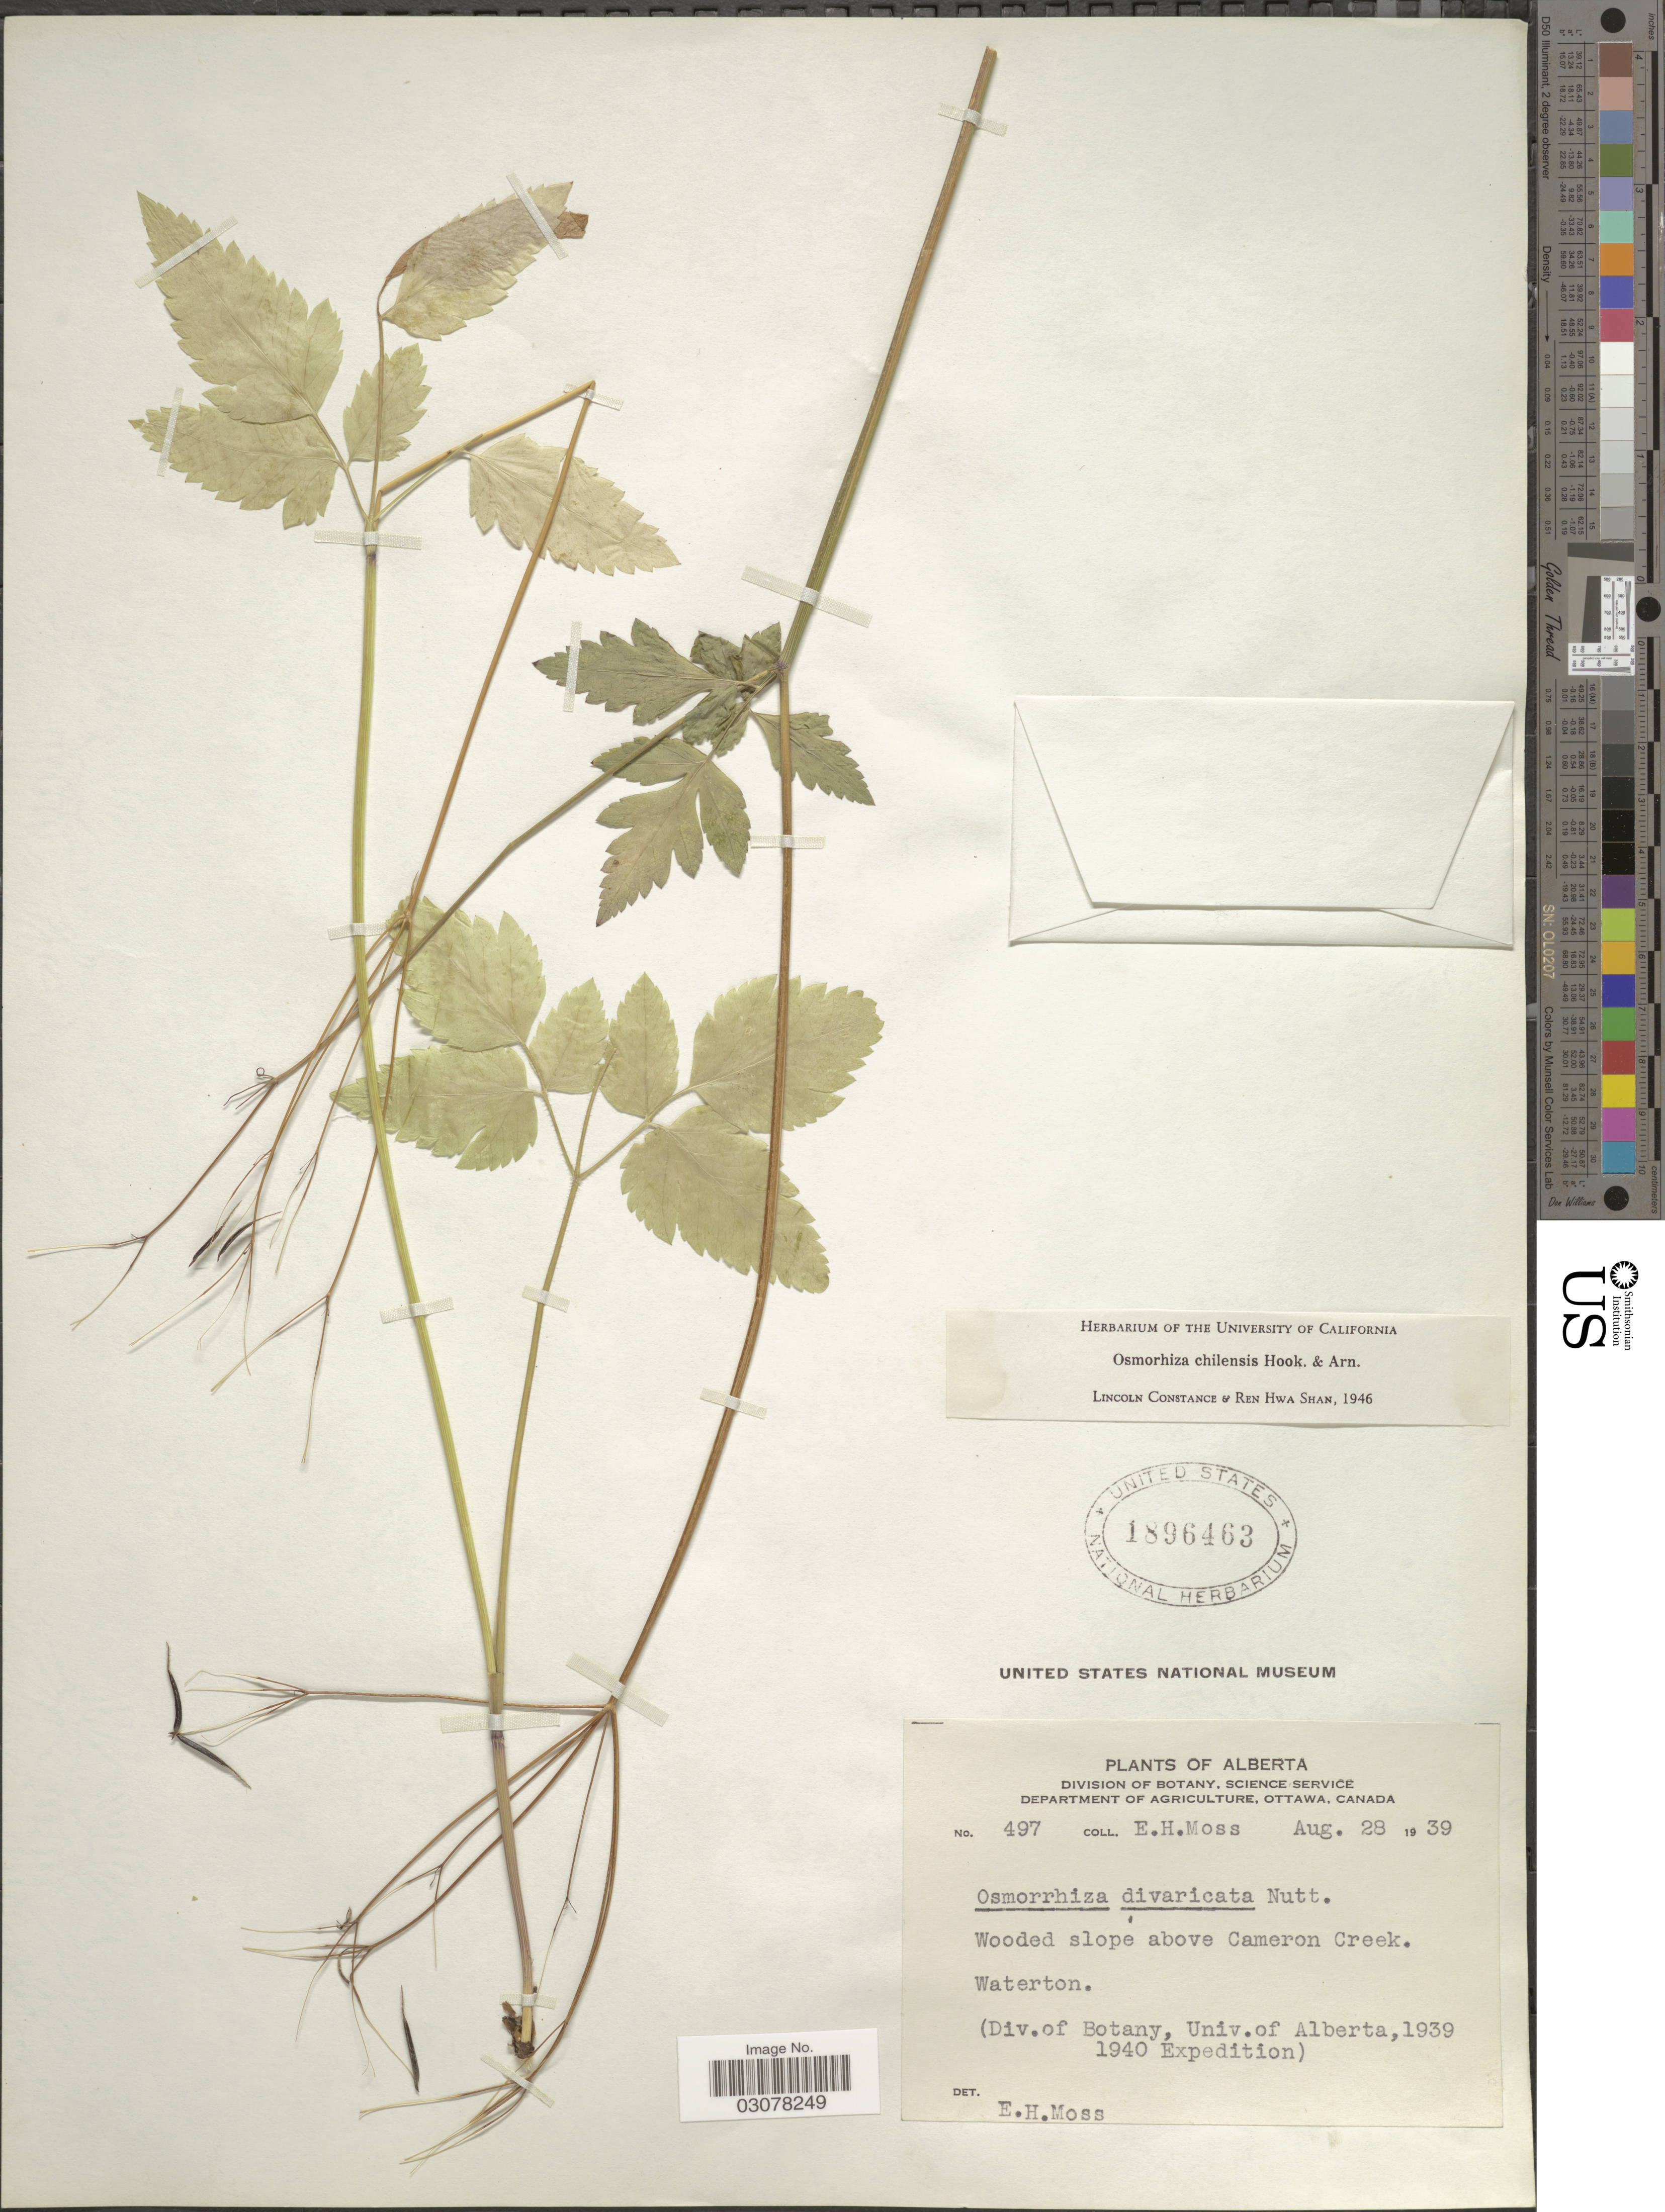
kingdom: Plantae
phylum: Tracheophyta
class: Magnoliopsida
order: Apiales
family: Apiaceae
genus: Osmorhiza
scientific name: Osmorhiza chilensis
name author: Hook. & Arn.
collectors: E. Moss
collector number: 497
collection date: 1939-08-28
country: Canada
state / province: Alberta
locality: Wooded slope above Cameron Creek. Waterton.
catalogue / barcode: US 1896463